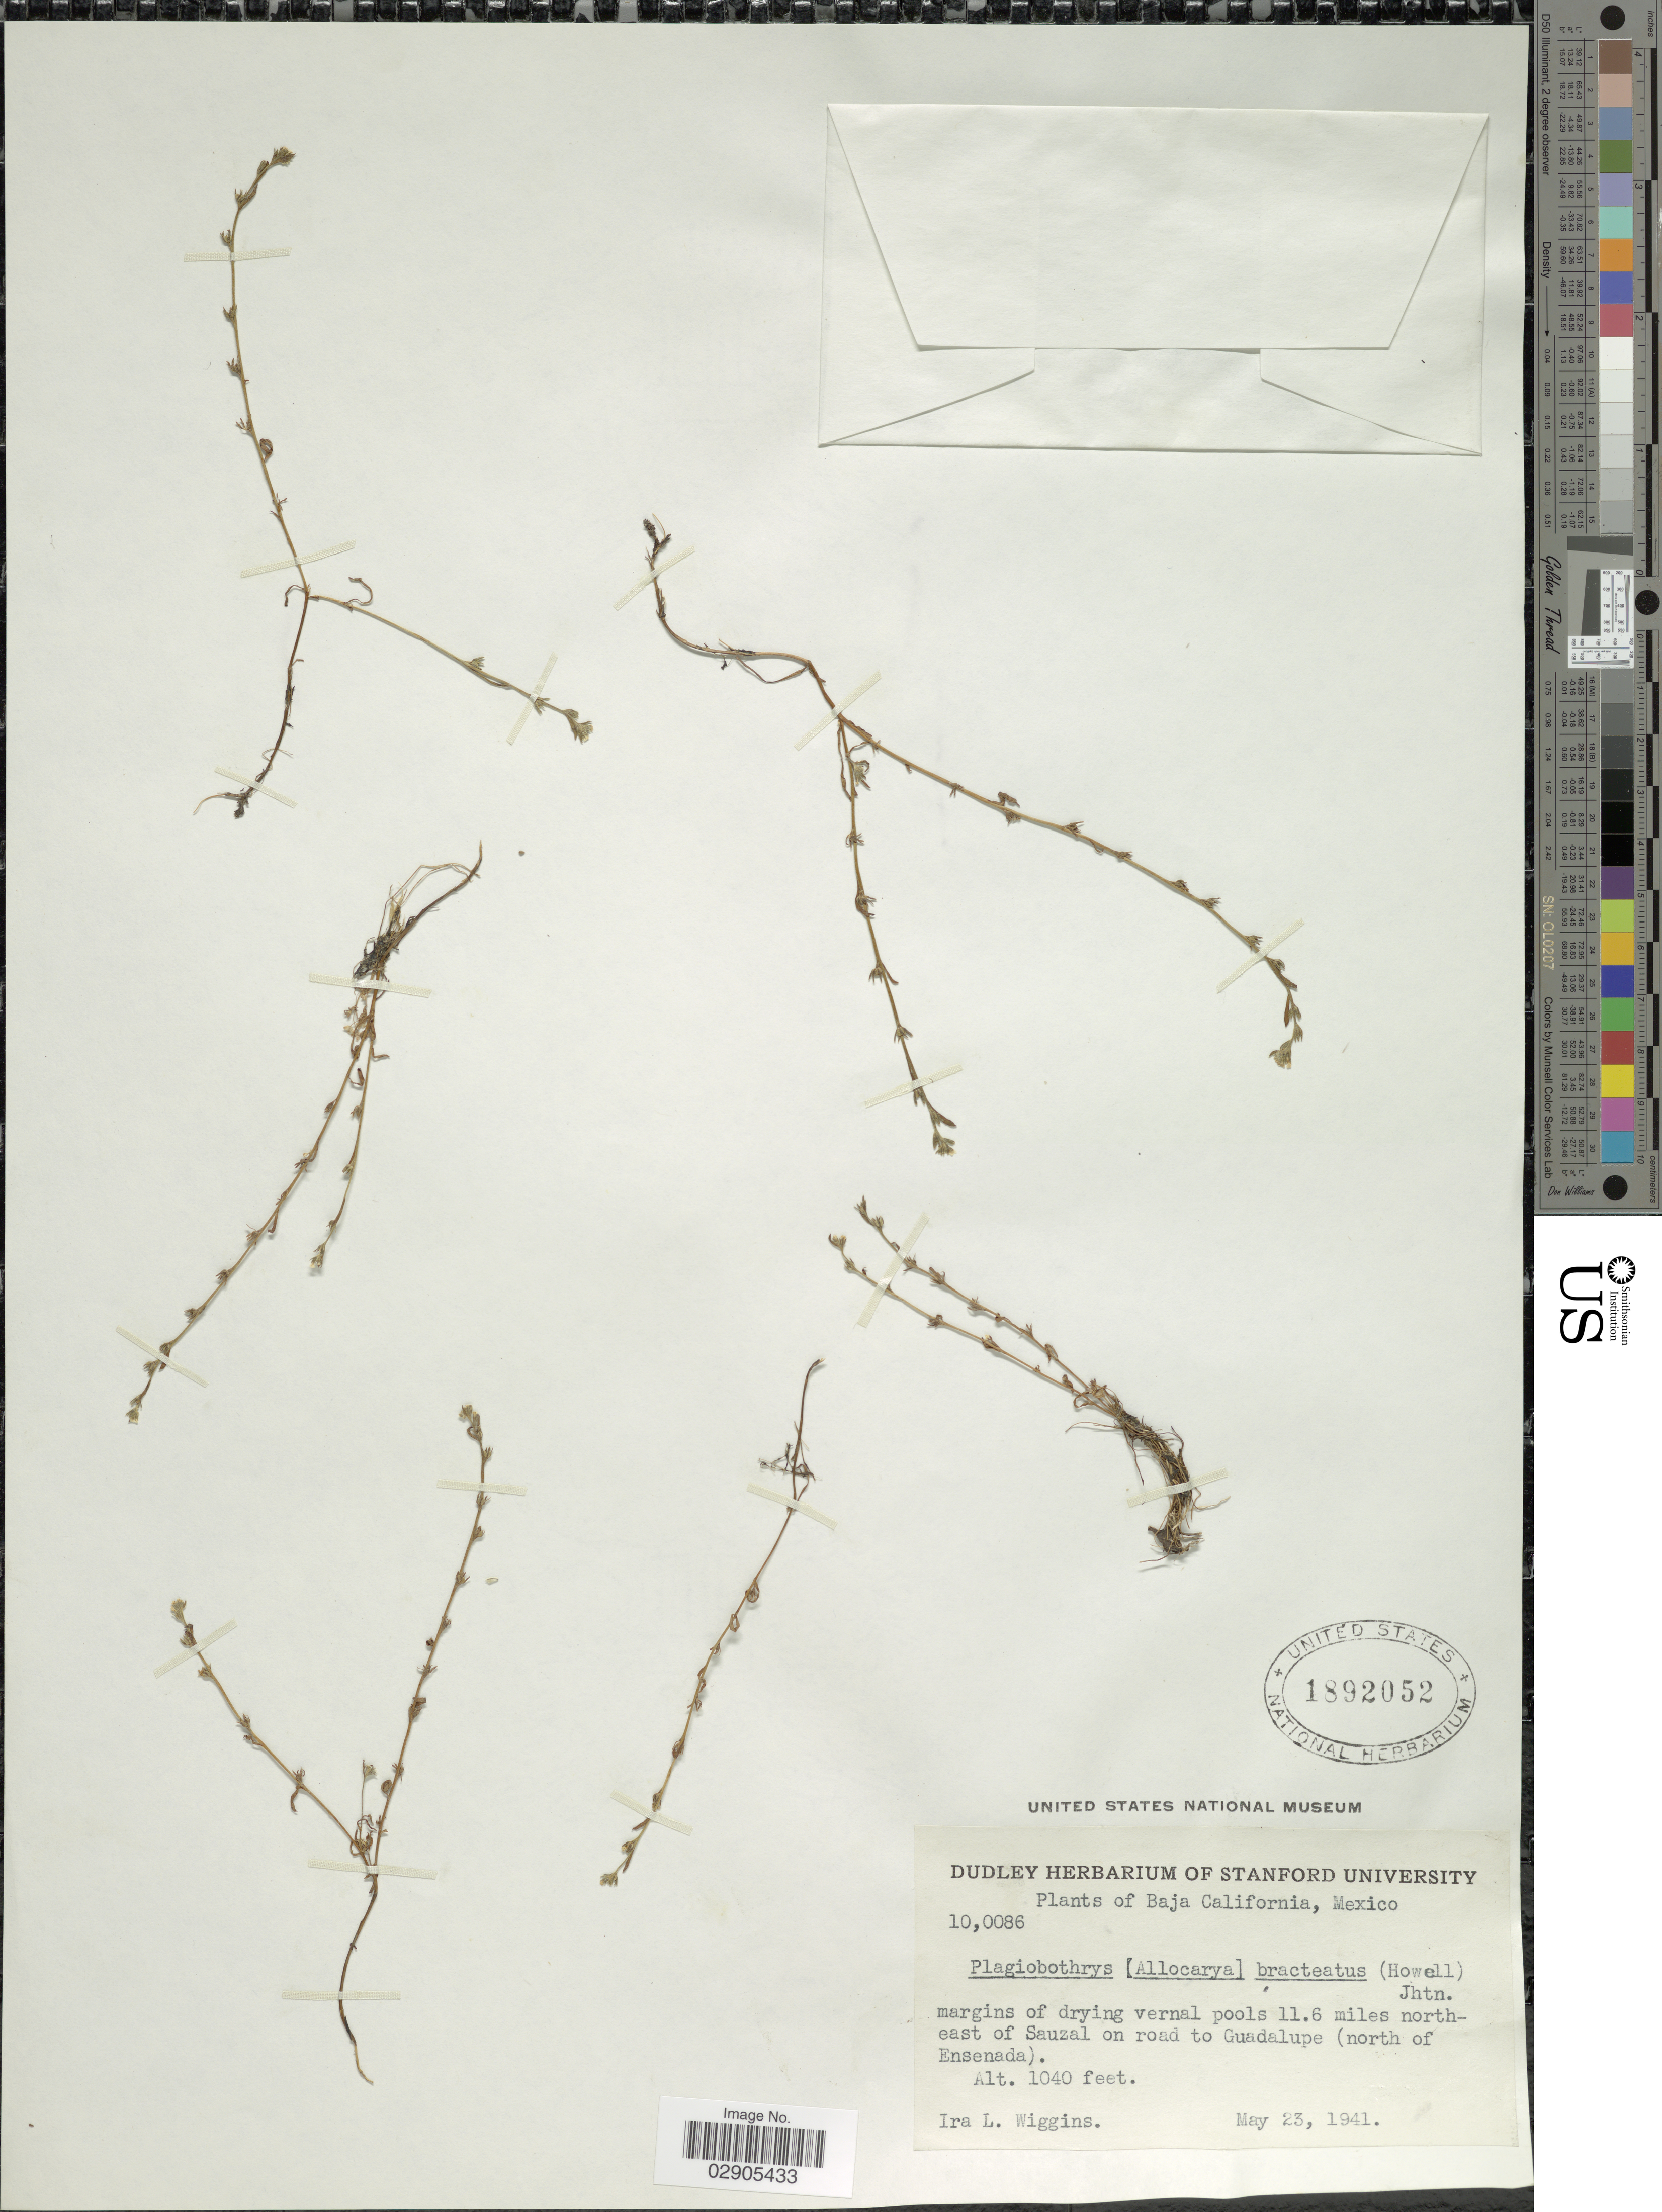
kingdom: Plantae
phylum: Tracheophyta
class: Magnoliopsida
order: Boraginales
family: Boraginaceae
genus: Allocarya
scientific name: Allocarya bracteata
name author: Howell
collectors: I. L. Wiggins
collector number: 100086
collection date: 1941-05-23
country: Mexico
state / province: Baja California Norte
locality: Margins of drying vernal pools 11.6 miles north-east of Sauzal on road to Guadalupe (north of Ensenada).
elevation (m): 317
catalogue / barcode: US 1892052